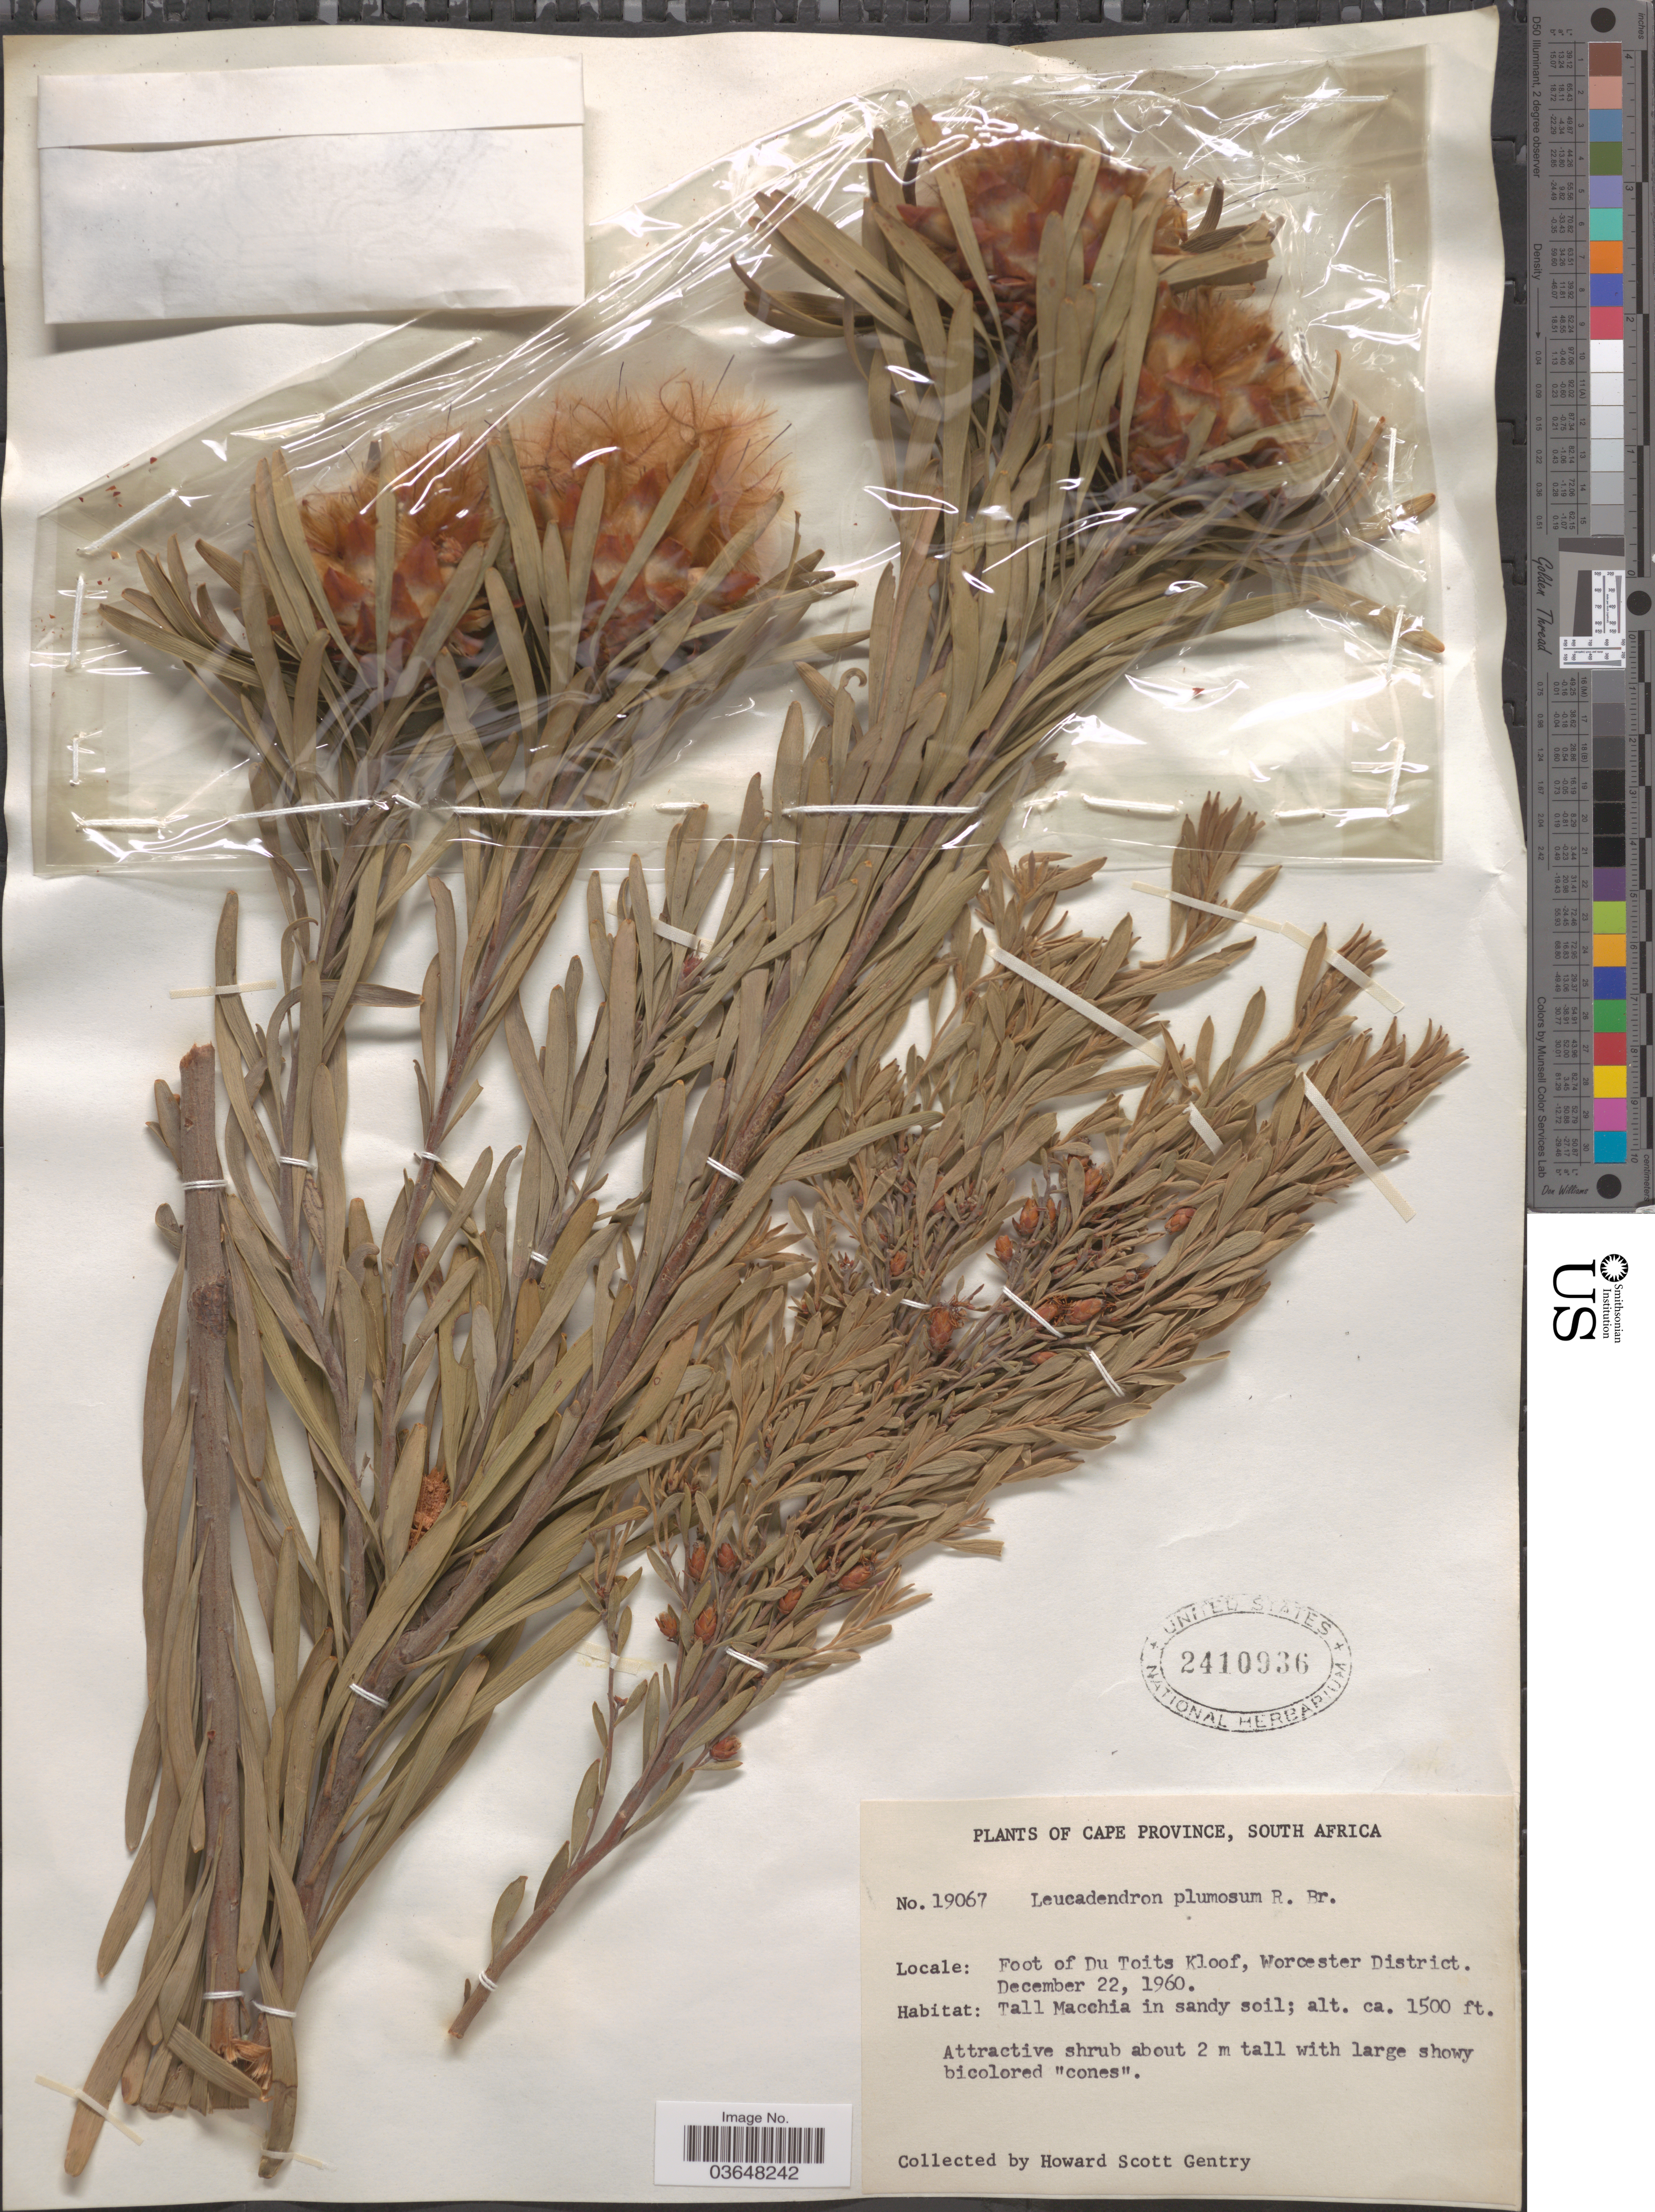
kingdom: Plantae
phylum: Tracheophyta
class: Magnoliopsida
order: Proteales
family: Proteaceae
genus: Leucadendron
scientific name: Leucadendron rubrum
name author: Burm. f.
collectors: H. S. Gentry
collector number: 19067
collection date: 1960-12-22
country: South Africa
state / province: Western Cape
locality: Foot of Du Toits Kloof, Worcester District.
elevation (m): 457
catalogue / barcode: US 2410936